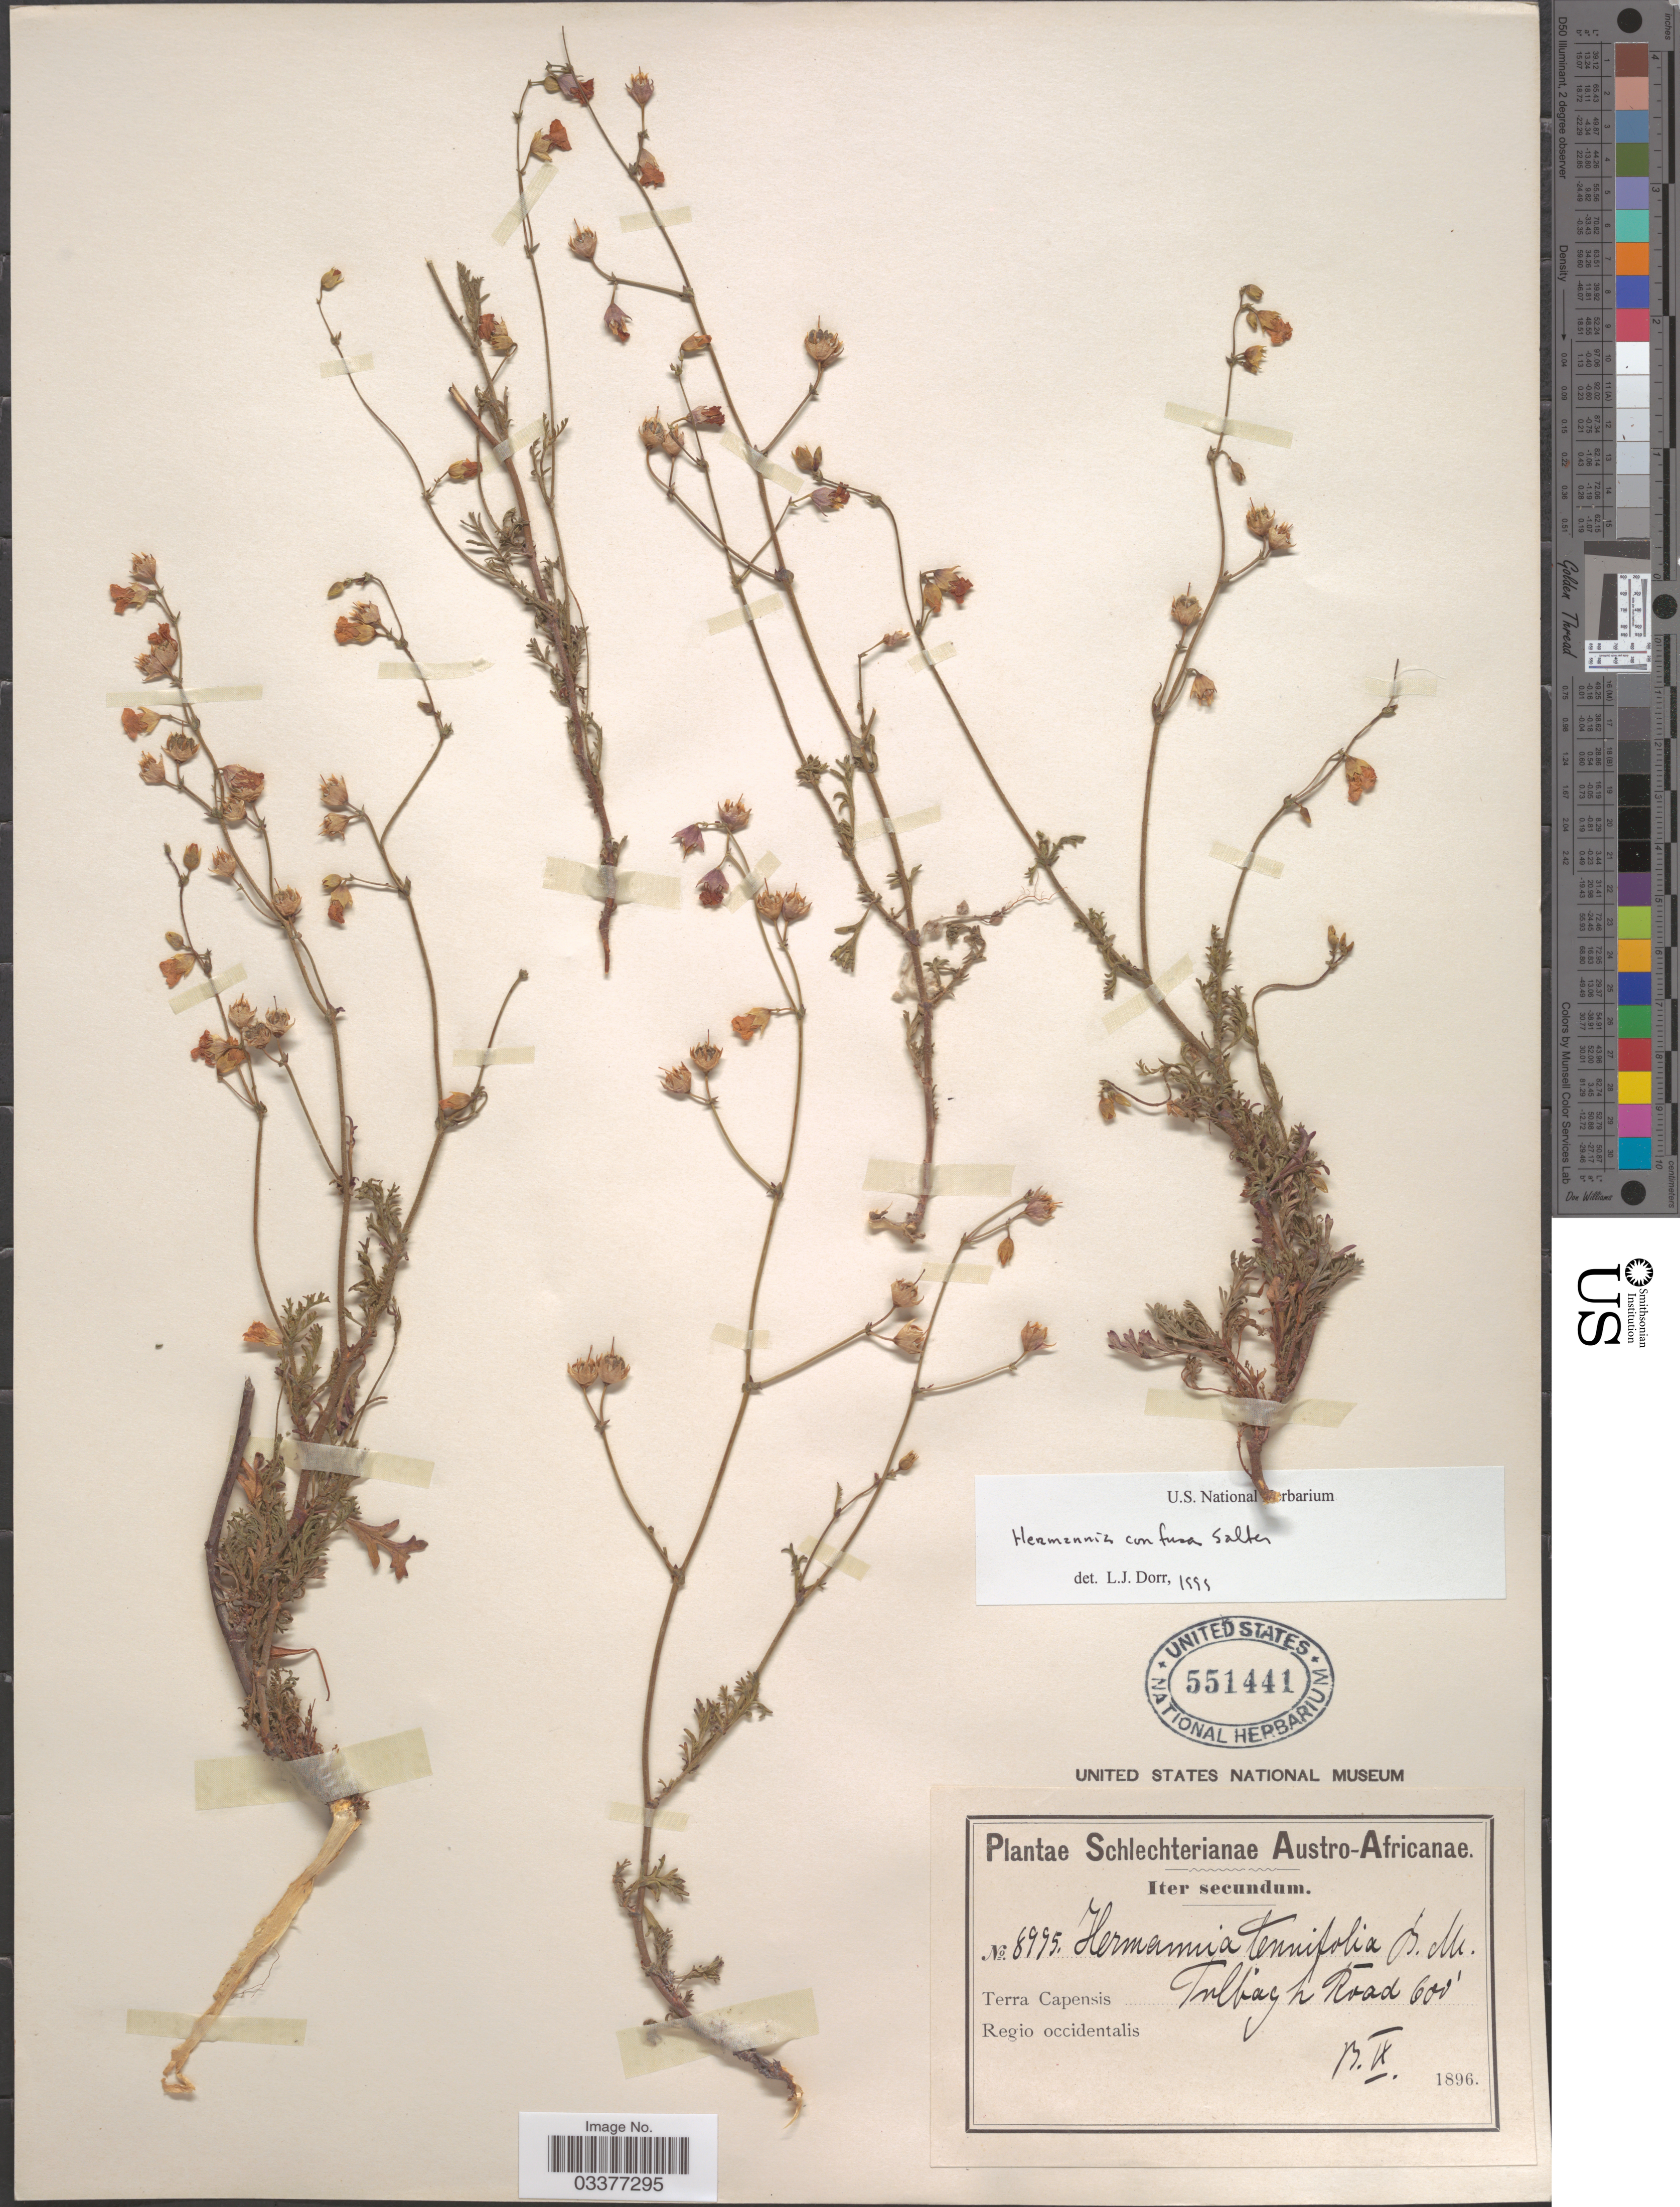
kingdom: Plantae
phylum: Tracheophyta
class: Magnoliopsida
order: Malvales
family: Malvaceae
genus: Hermannia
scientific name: Hermannia confusa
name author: T.M. Salter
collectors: Schlechter, --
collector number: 8995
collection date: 1896-09-13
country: South Africa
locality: Austro-Africanae. Terra Capensis. Regio occidentalis. Tulbagh Road.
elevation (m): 183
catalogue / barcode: US 551441